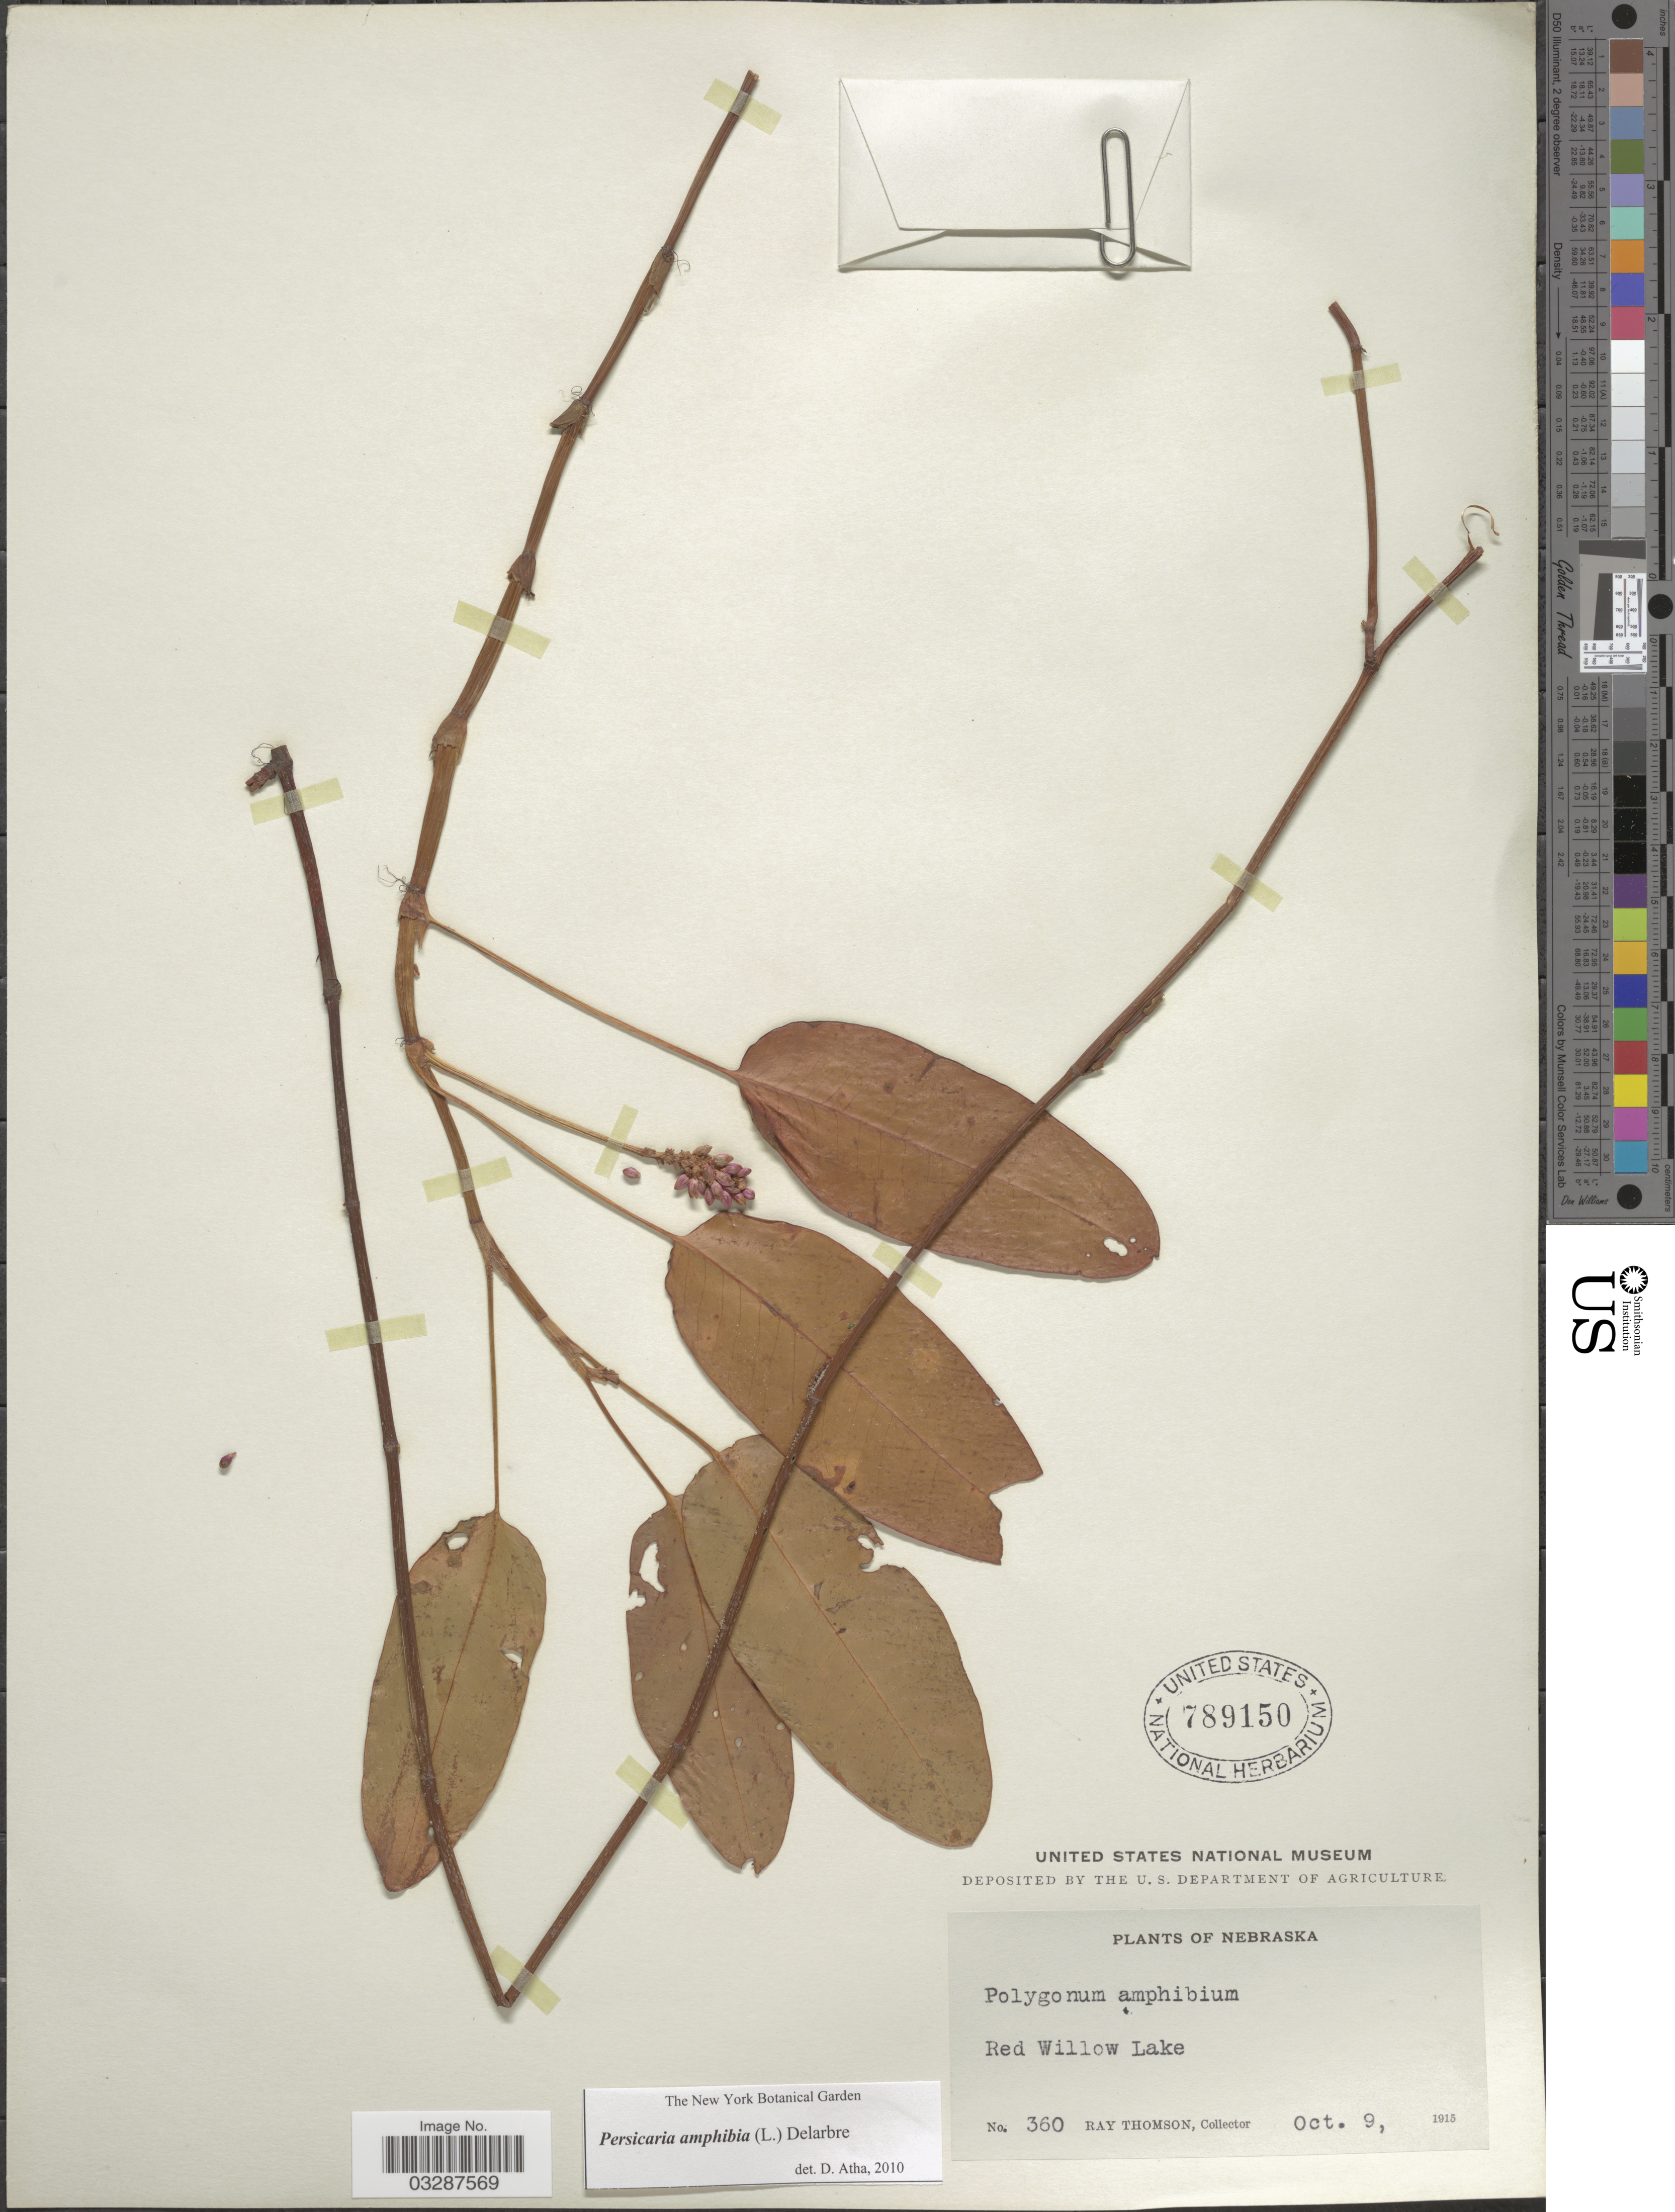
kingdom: Plantae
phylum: Tracheophyta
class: Magnoliopsida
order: Caryophyllales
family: Polygonaceae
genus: Persicaria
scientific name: Persicaria amphibia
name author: (L.) Delarbre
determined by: Atha, D. E.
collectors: R. Thomson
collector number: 360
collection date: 1915-10-09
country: United States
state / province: Nebraska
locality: Red Willow Lake.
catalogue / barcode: US 789150